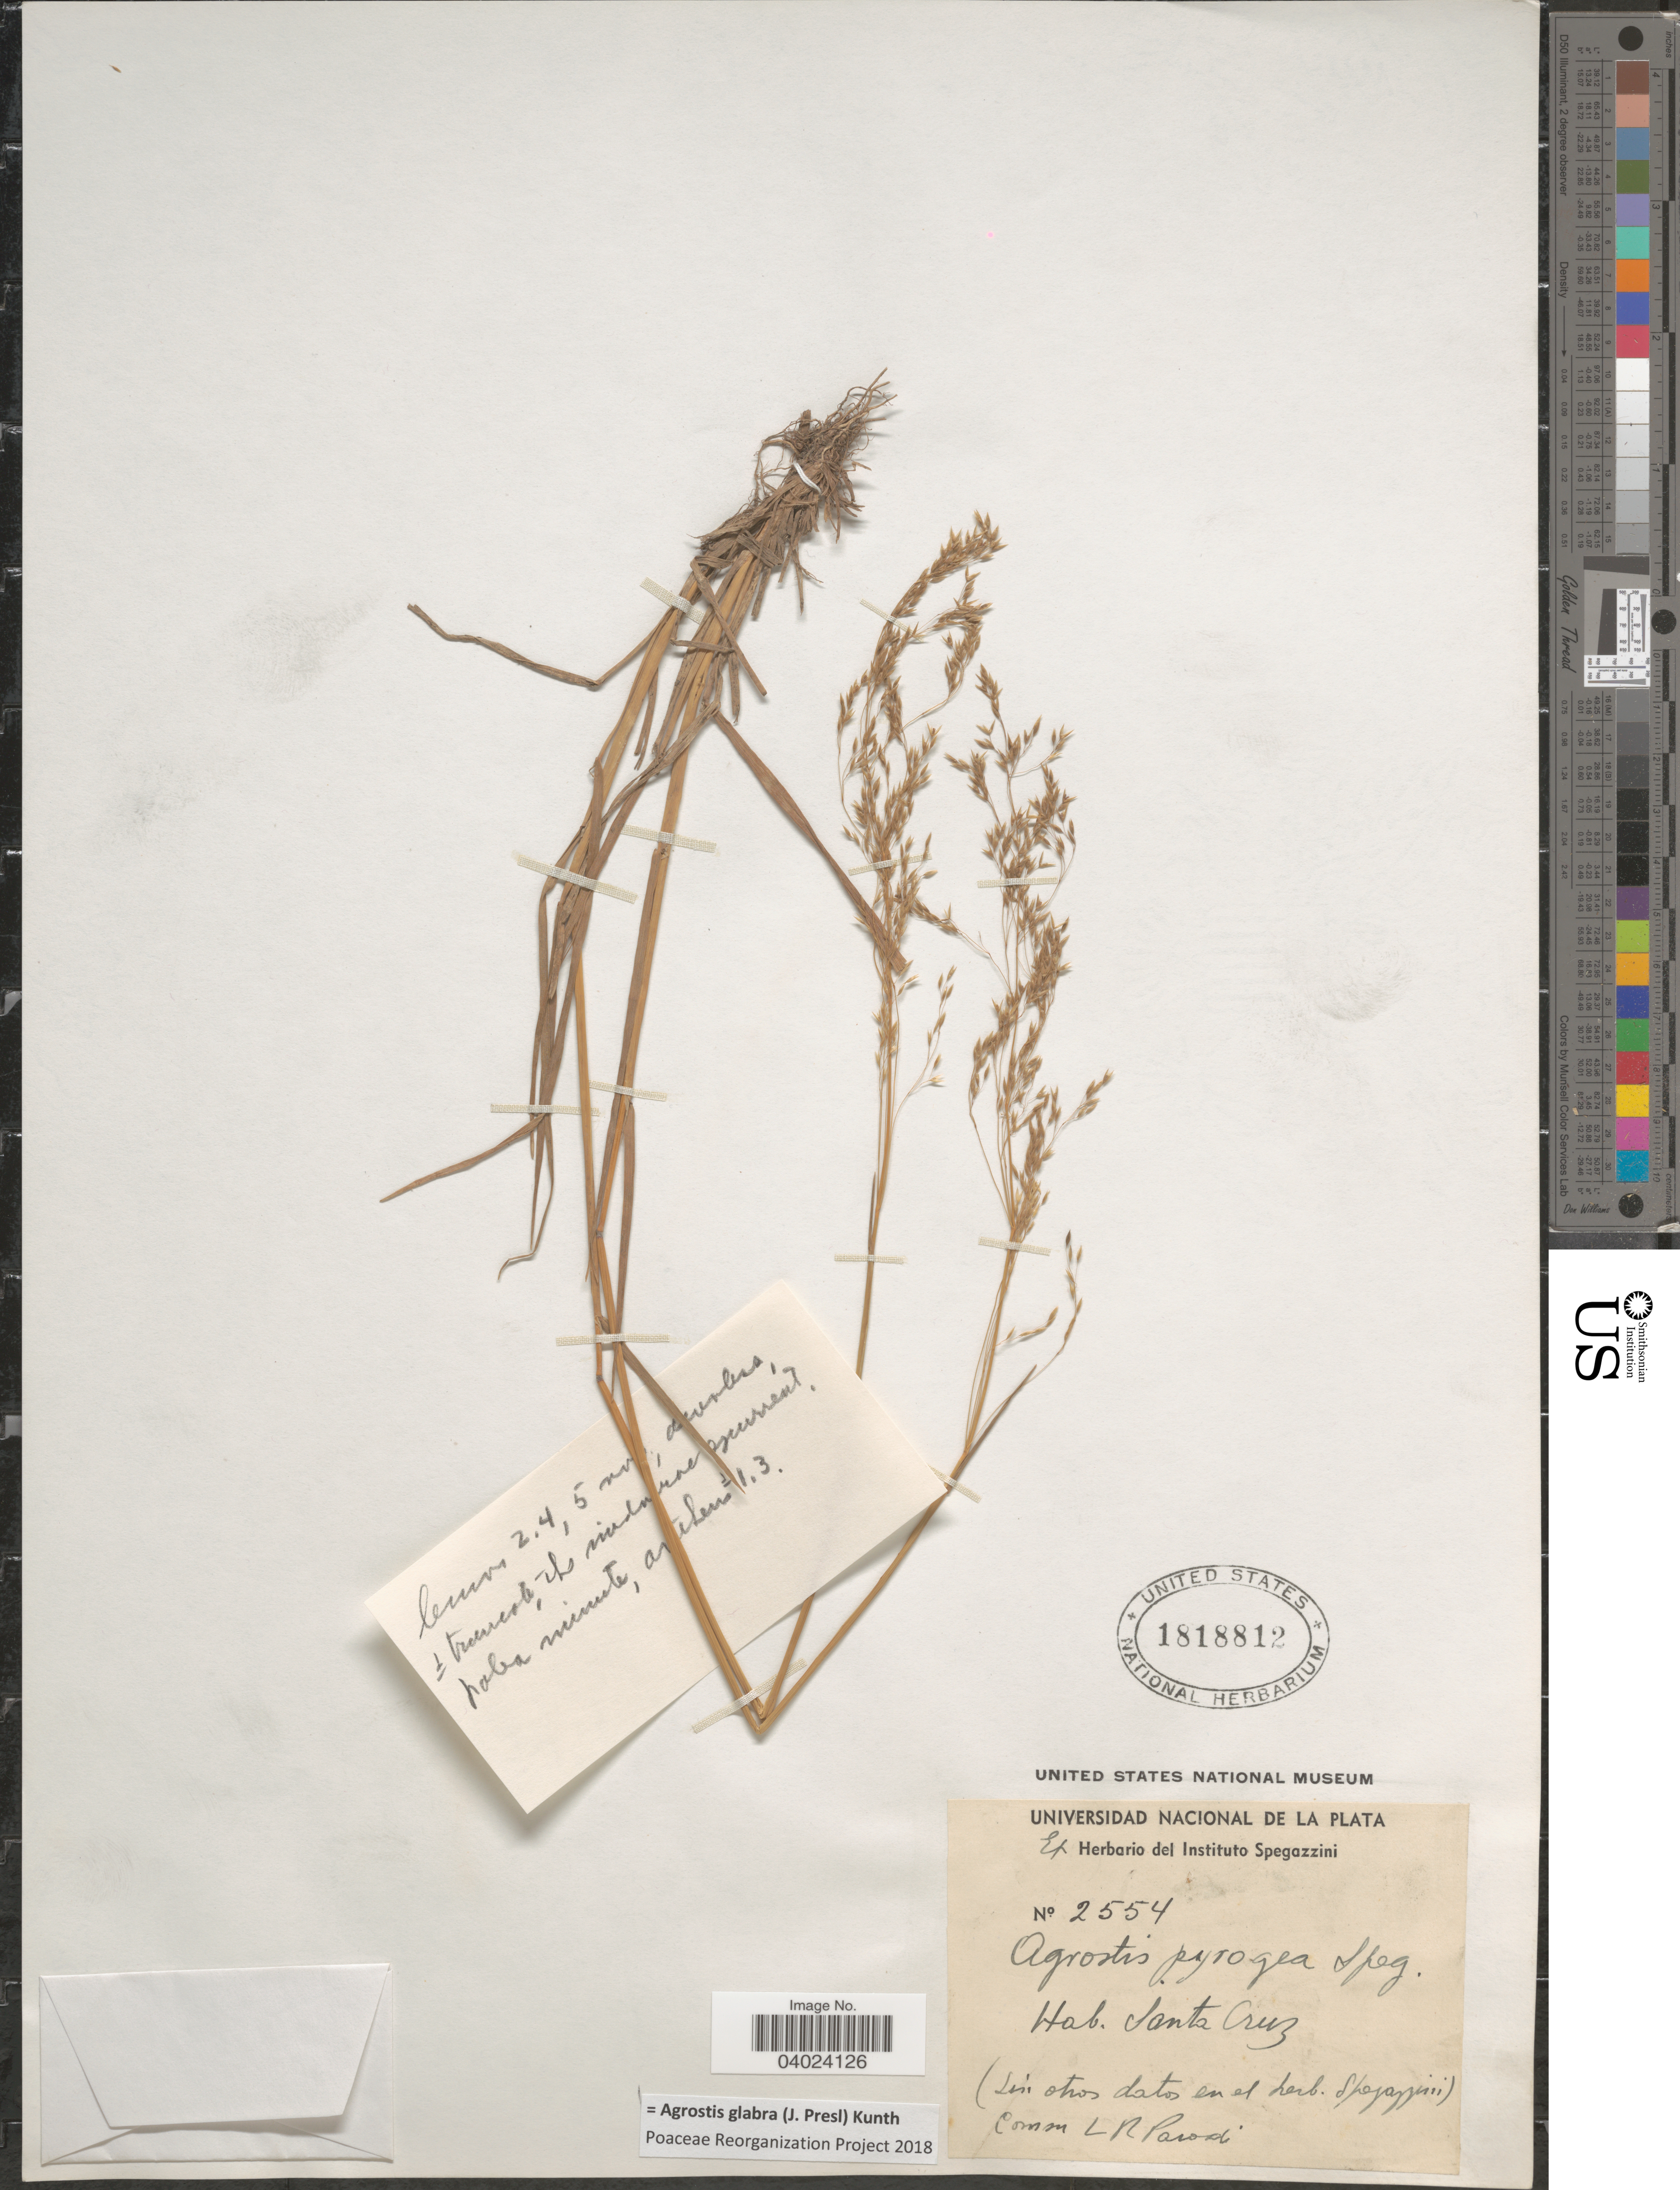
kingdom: Plantae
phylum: Tracheophyta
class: Liliopsida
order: Poales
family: Poaceae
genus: Agrostis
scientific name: Agrostis glabra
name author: (J. Presl) Kunth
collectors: Ex herb. Spegazzini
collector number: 2554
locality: Santa Cruz.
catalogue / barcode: US 1818812